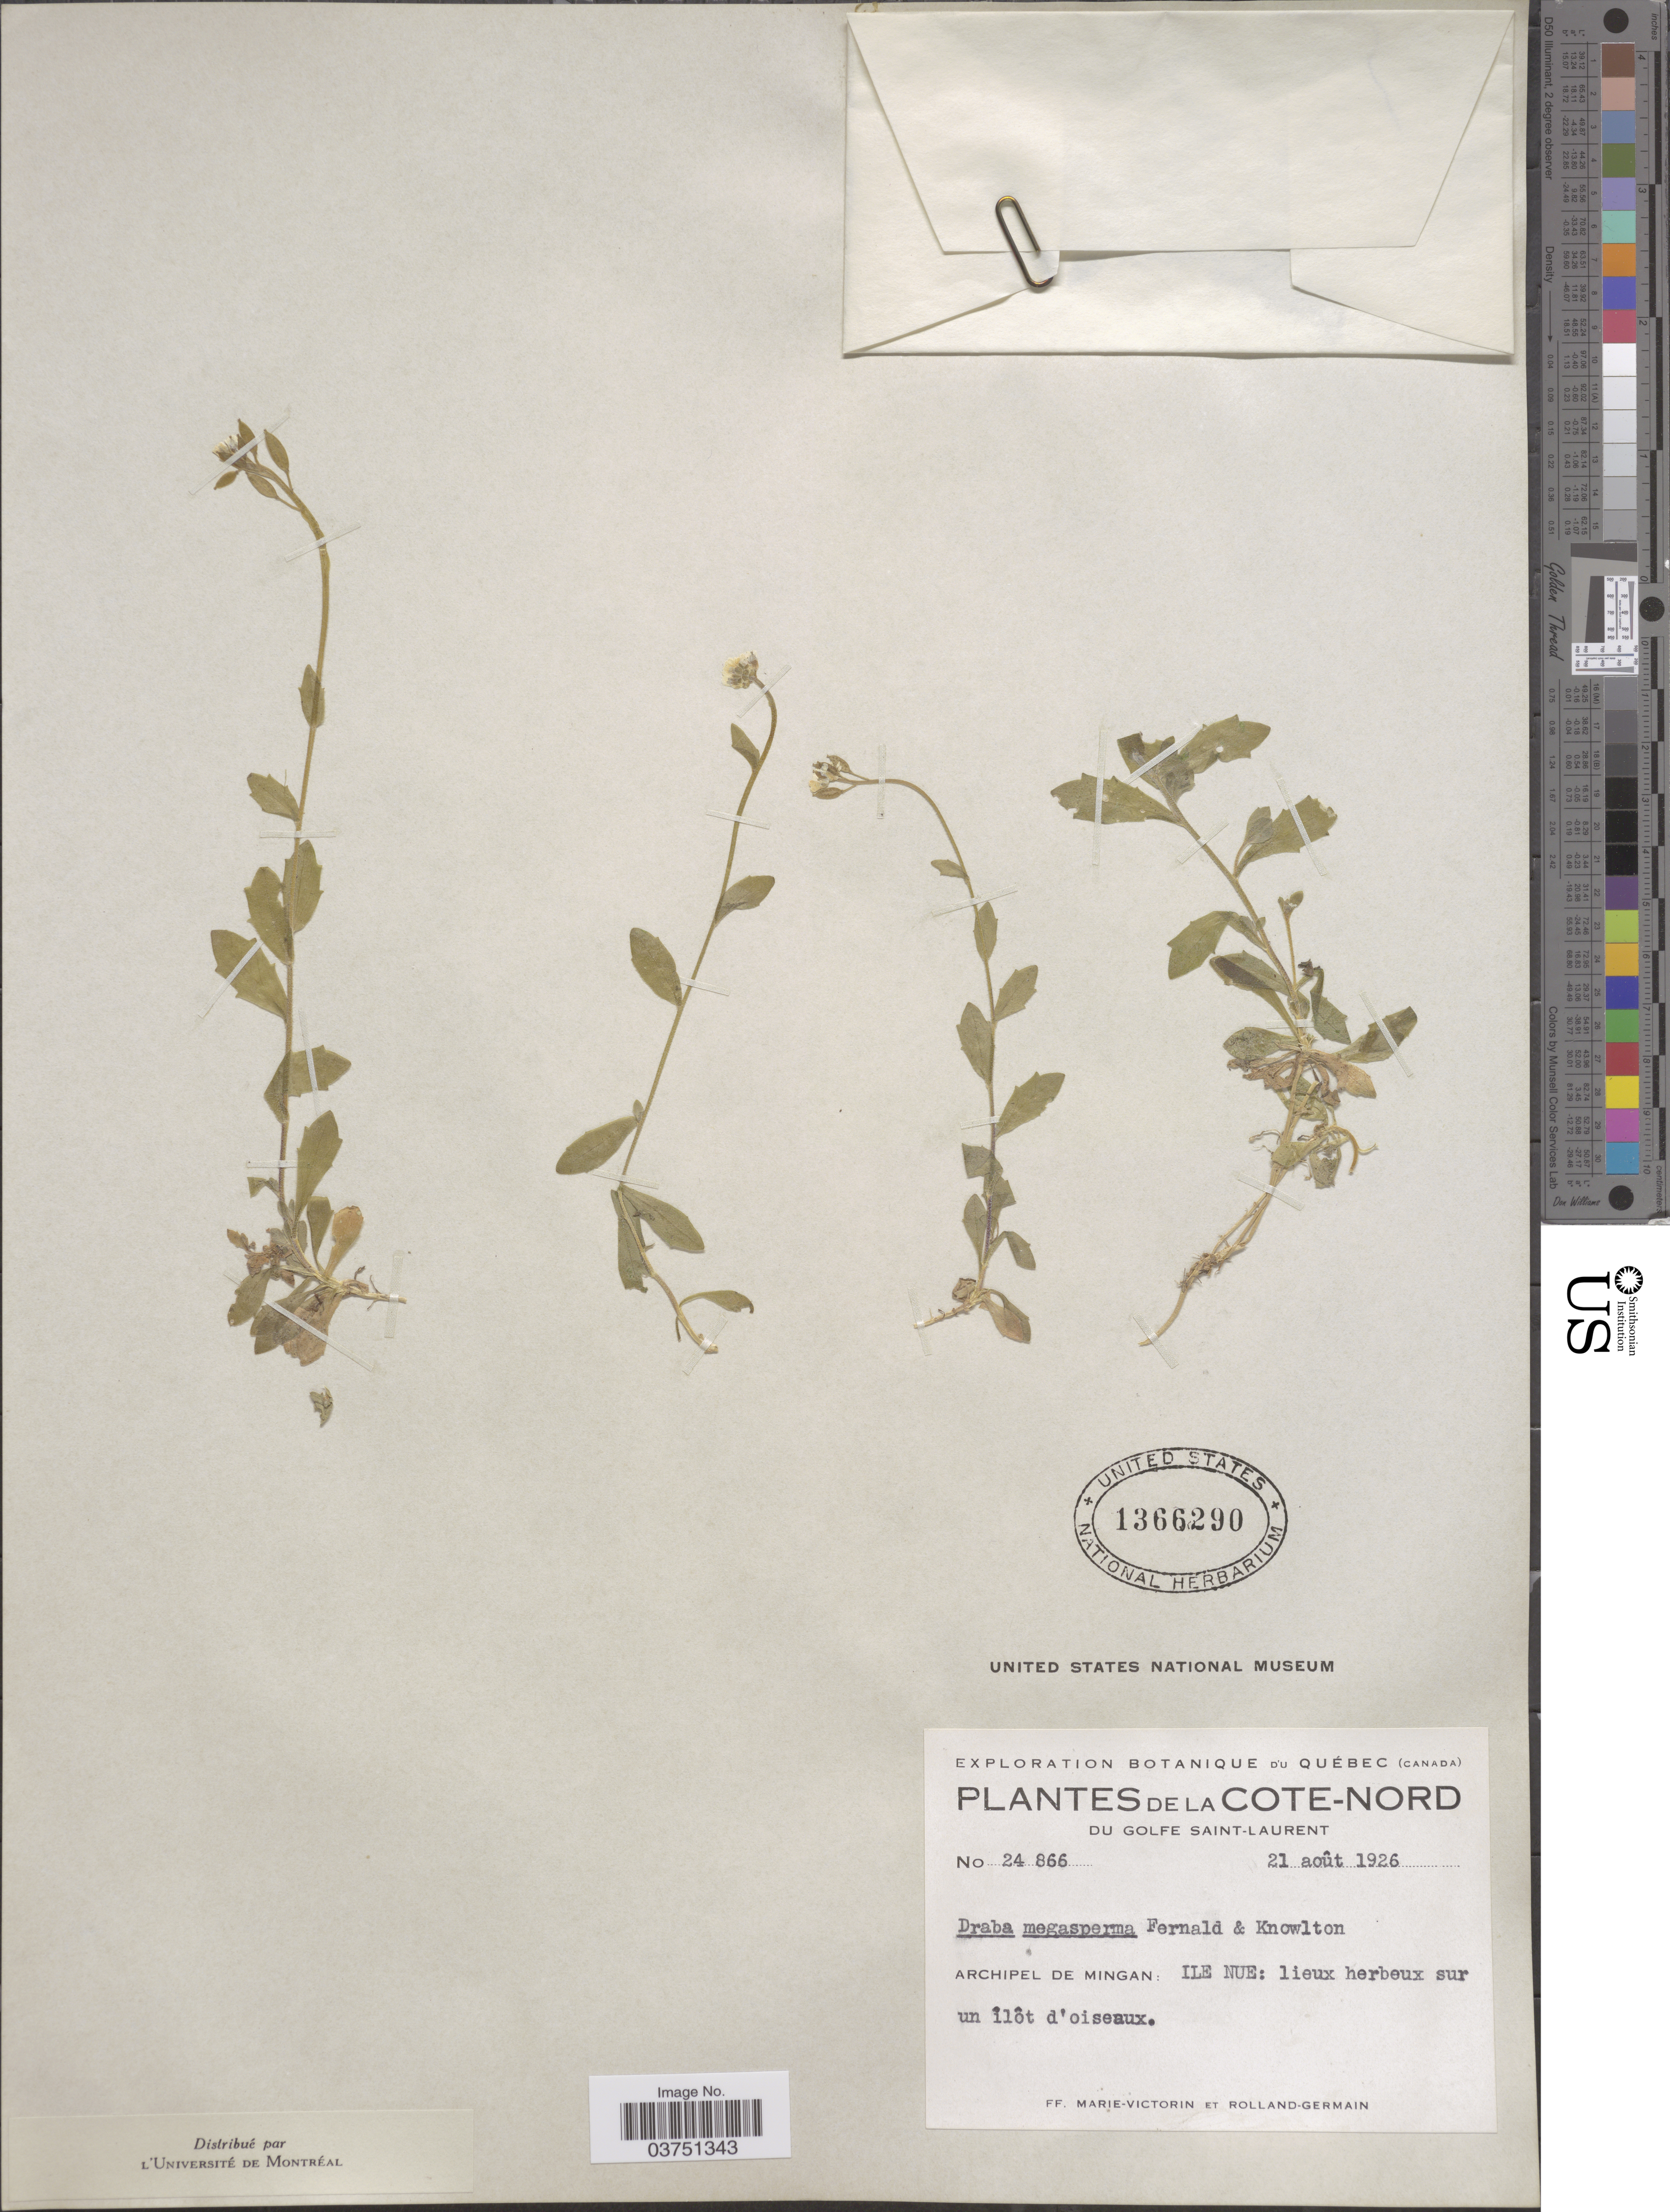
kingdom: Plantae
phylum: Tracheophyta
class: Magnoliopsida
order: Brassicales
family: Brassicaceae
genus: Draba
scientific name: Draba glabella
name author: Pursh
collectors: F. Marie-Victorin & Rolland-Germain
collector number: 24866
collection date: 1926-08-21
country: Canada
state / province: Quebec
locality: La Cote-Nord du Golfe Saint-Laurent. Archipel De Mingan: Ile Nue.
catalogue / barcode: US 1366290